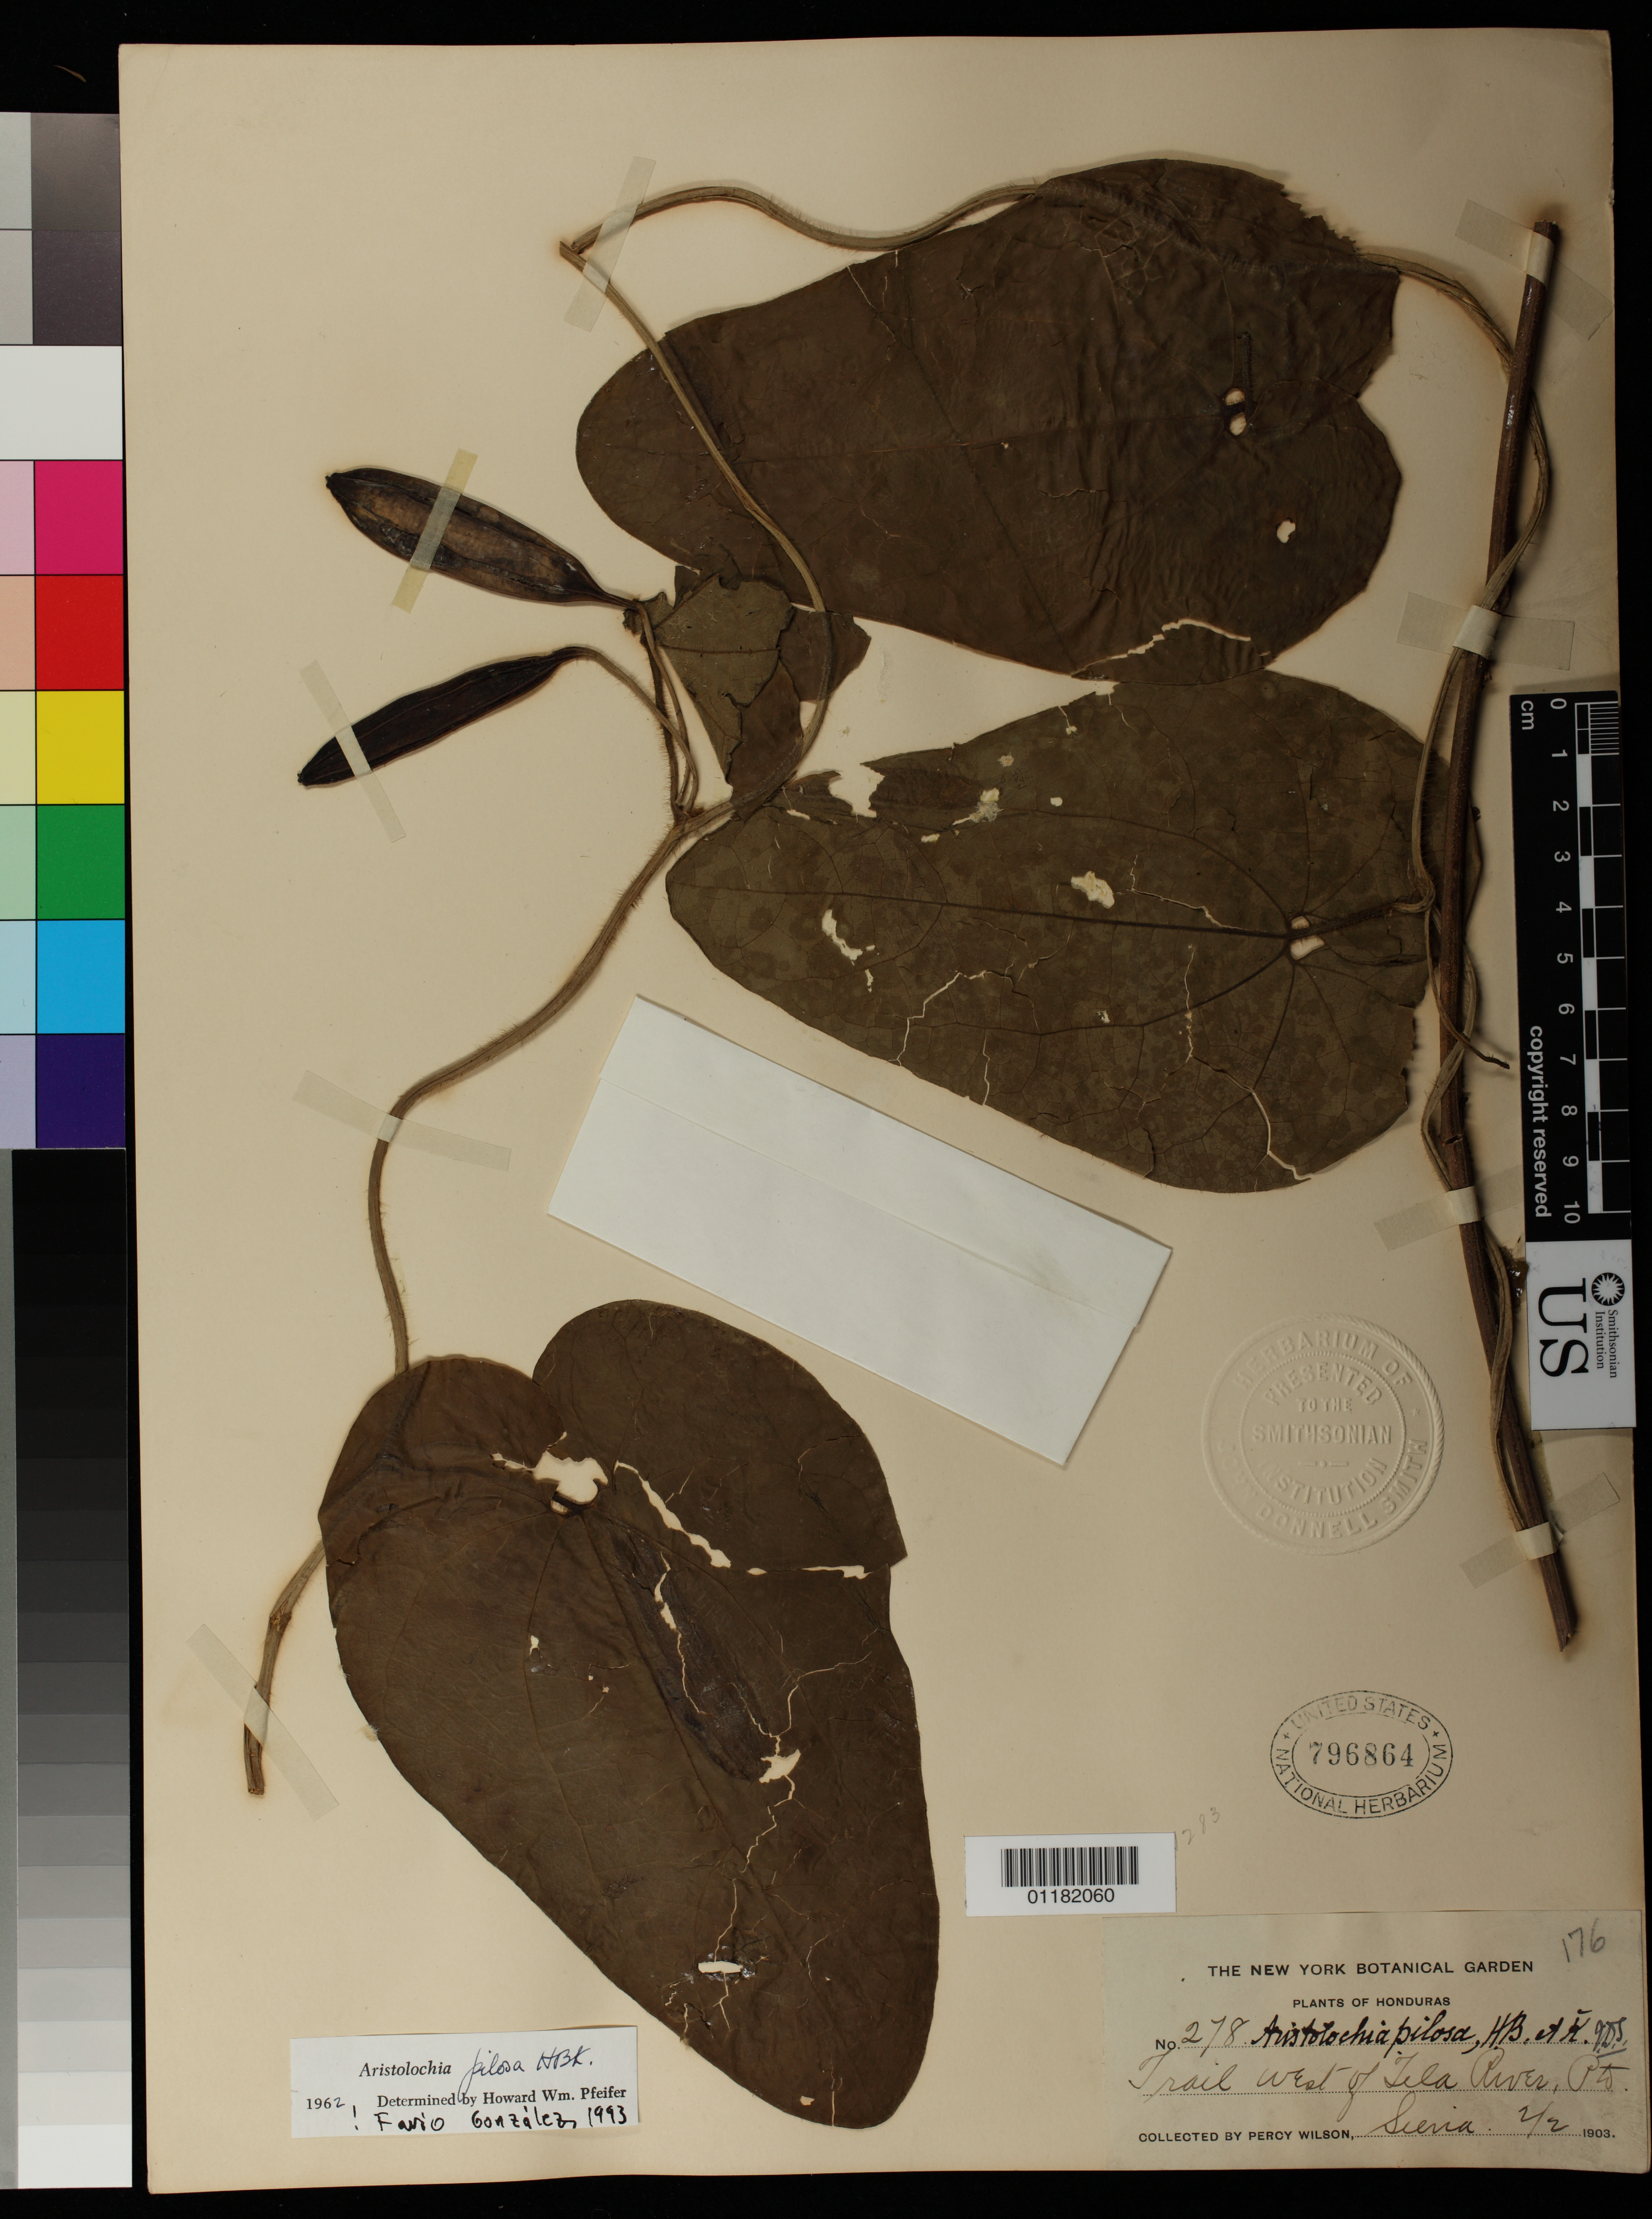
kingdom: Plantae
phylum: Tracheophyta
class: Magnoliopsida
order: Piperales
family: Aristolochiaceae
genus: Aristolochia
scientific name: Aristolochia pilosa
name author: Kunth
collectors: P. Wilson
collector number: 278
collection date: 1903-02-02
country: Honduras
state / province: Valle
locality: Trail west of Tela River Puerta Sierra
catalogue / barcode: US 796864